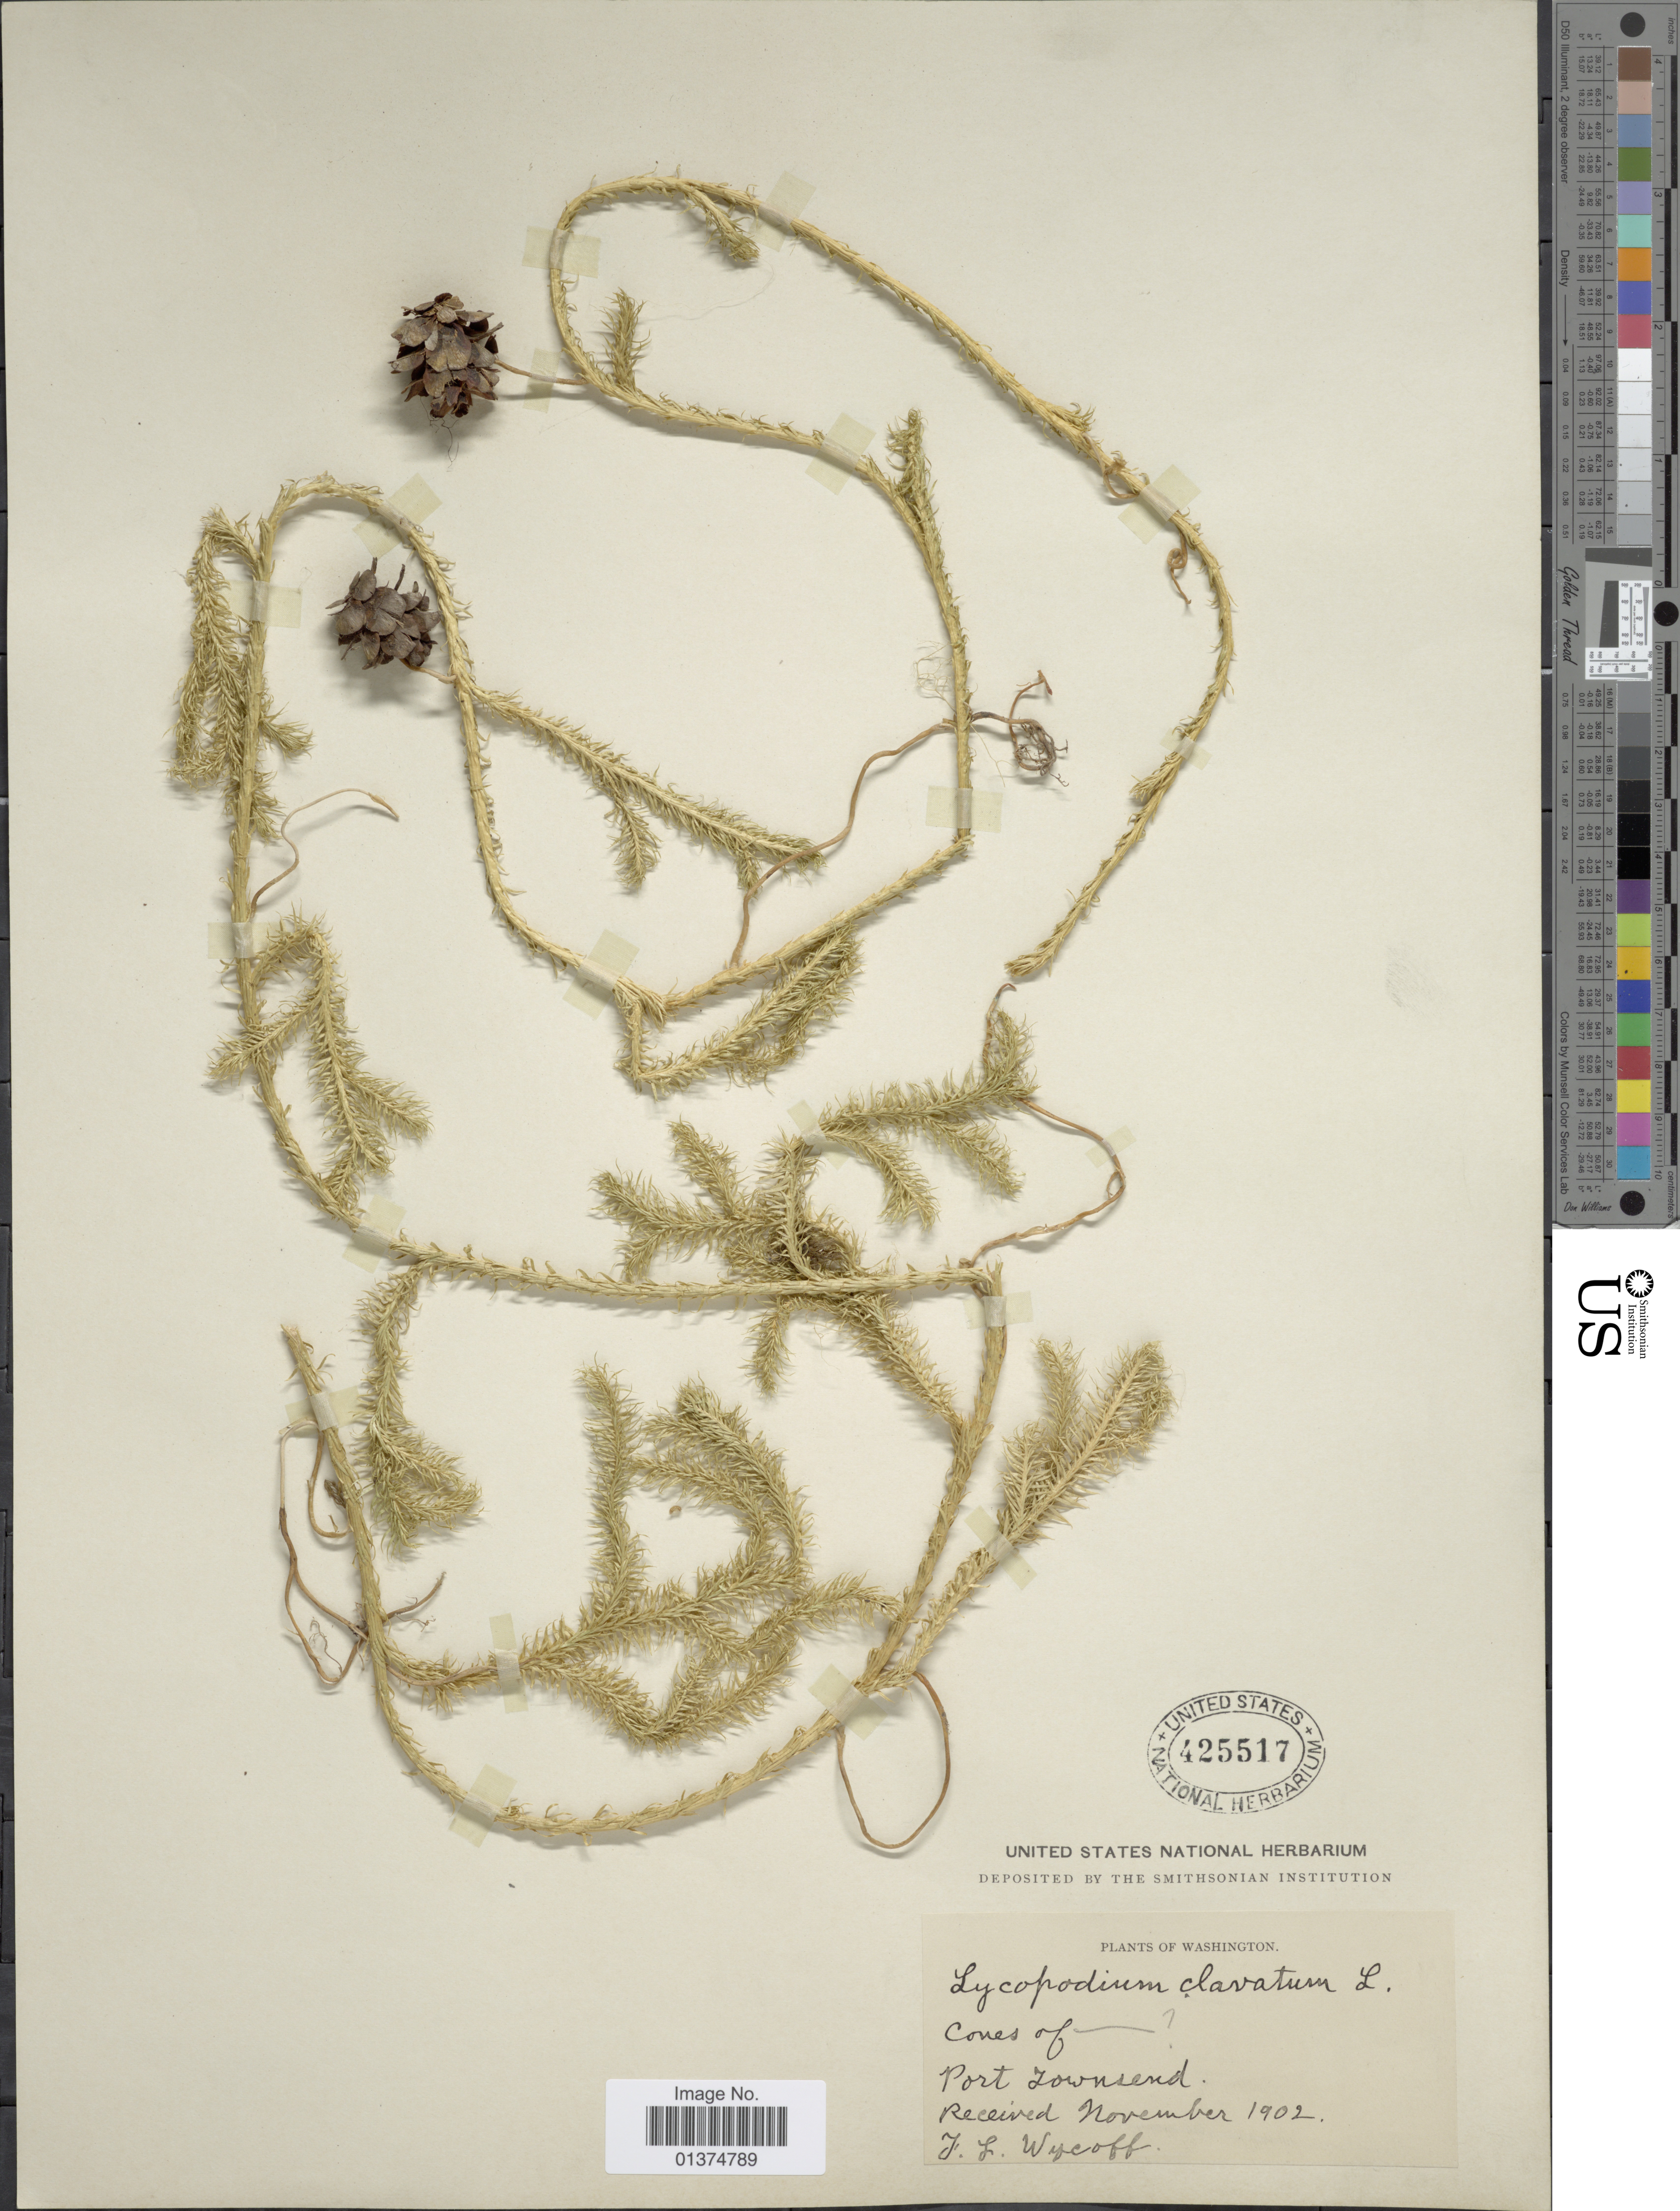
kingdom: Plantae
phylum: Tracheophyta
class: Lycopodiopsida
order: Lycopodiales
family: Lycopodiaceae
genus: Lycopodium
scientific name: Lycopodium clavatum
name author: L.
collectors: J. Wyckoff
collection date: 1902-11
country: United States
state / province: Washington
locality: Cones of Port Townsend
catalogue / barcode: US 425517